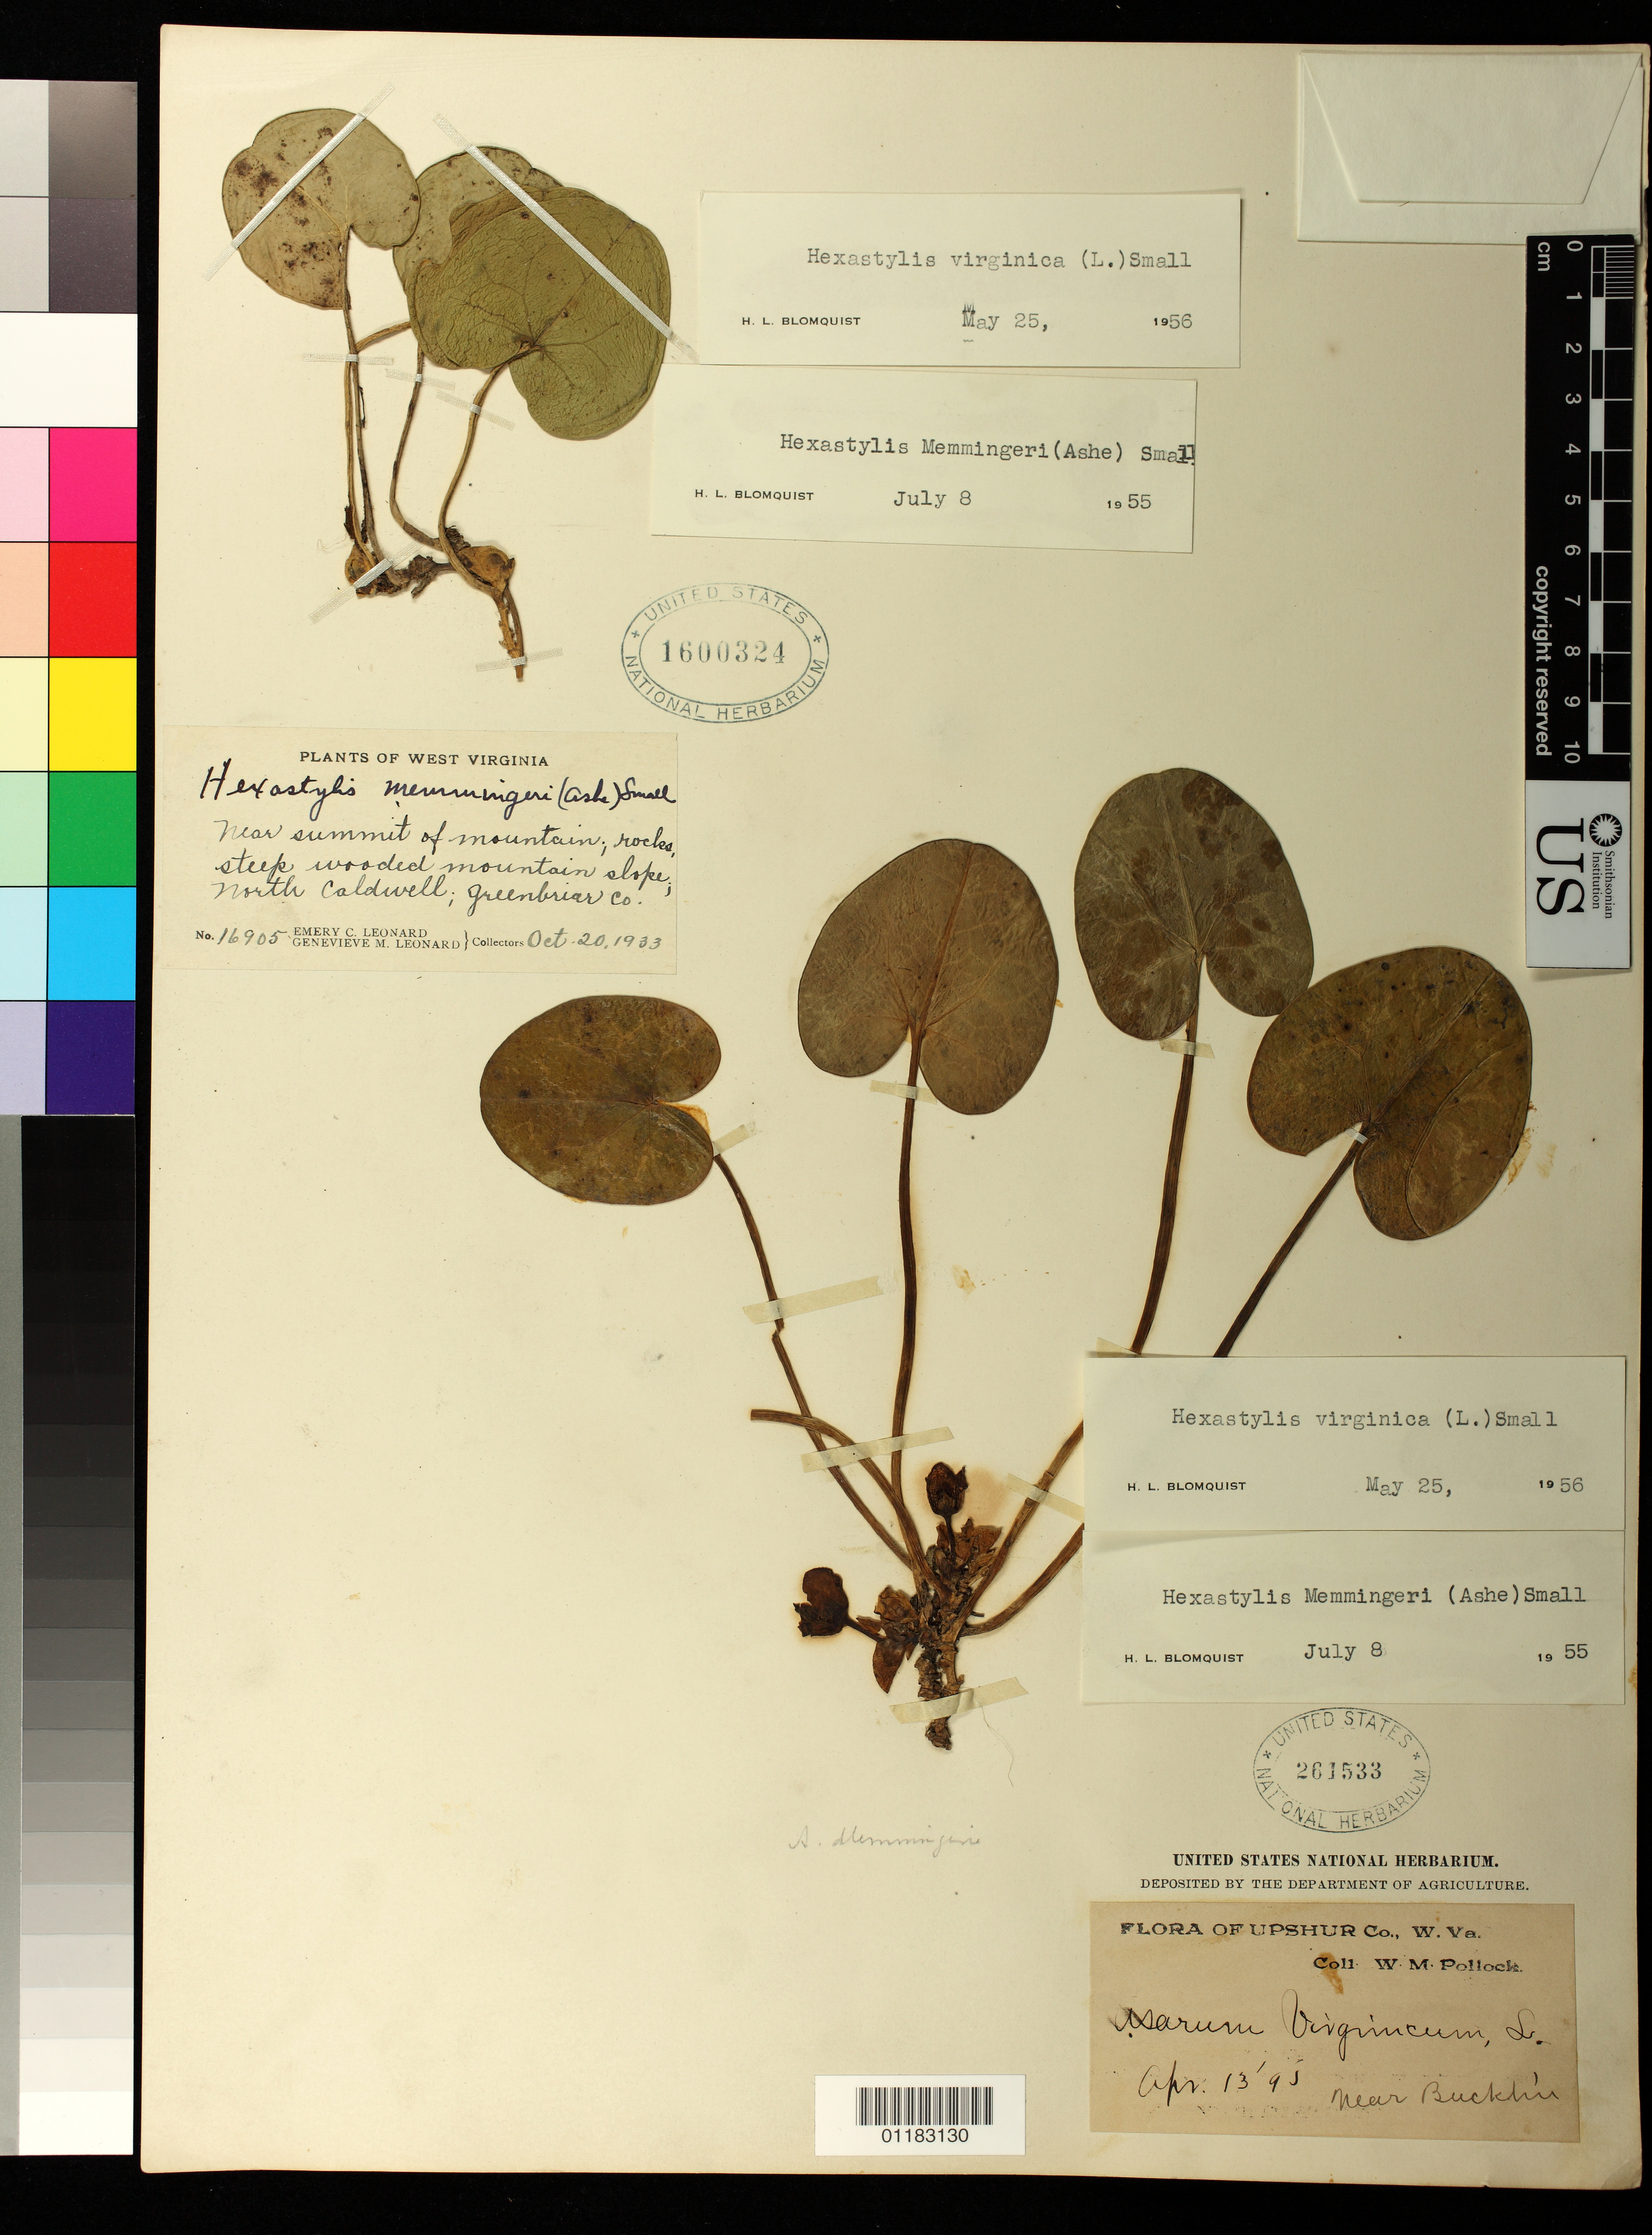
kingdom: Plantae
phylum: Tracheophyta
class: Magnoliopsida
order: Piperales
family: Aristolochiaceae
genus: Hexastylis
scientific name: Hexastylis virginica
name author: (L.) Small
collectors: W. M. Pollock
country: United States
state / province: West Virginia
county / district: Upshur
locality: Near Bucklin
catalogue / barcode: US 261533